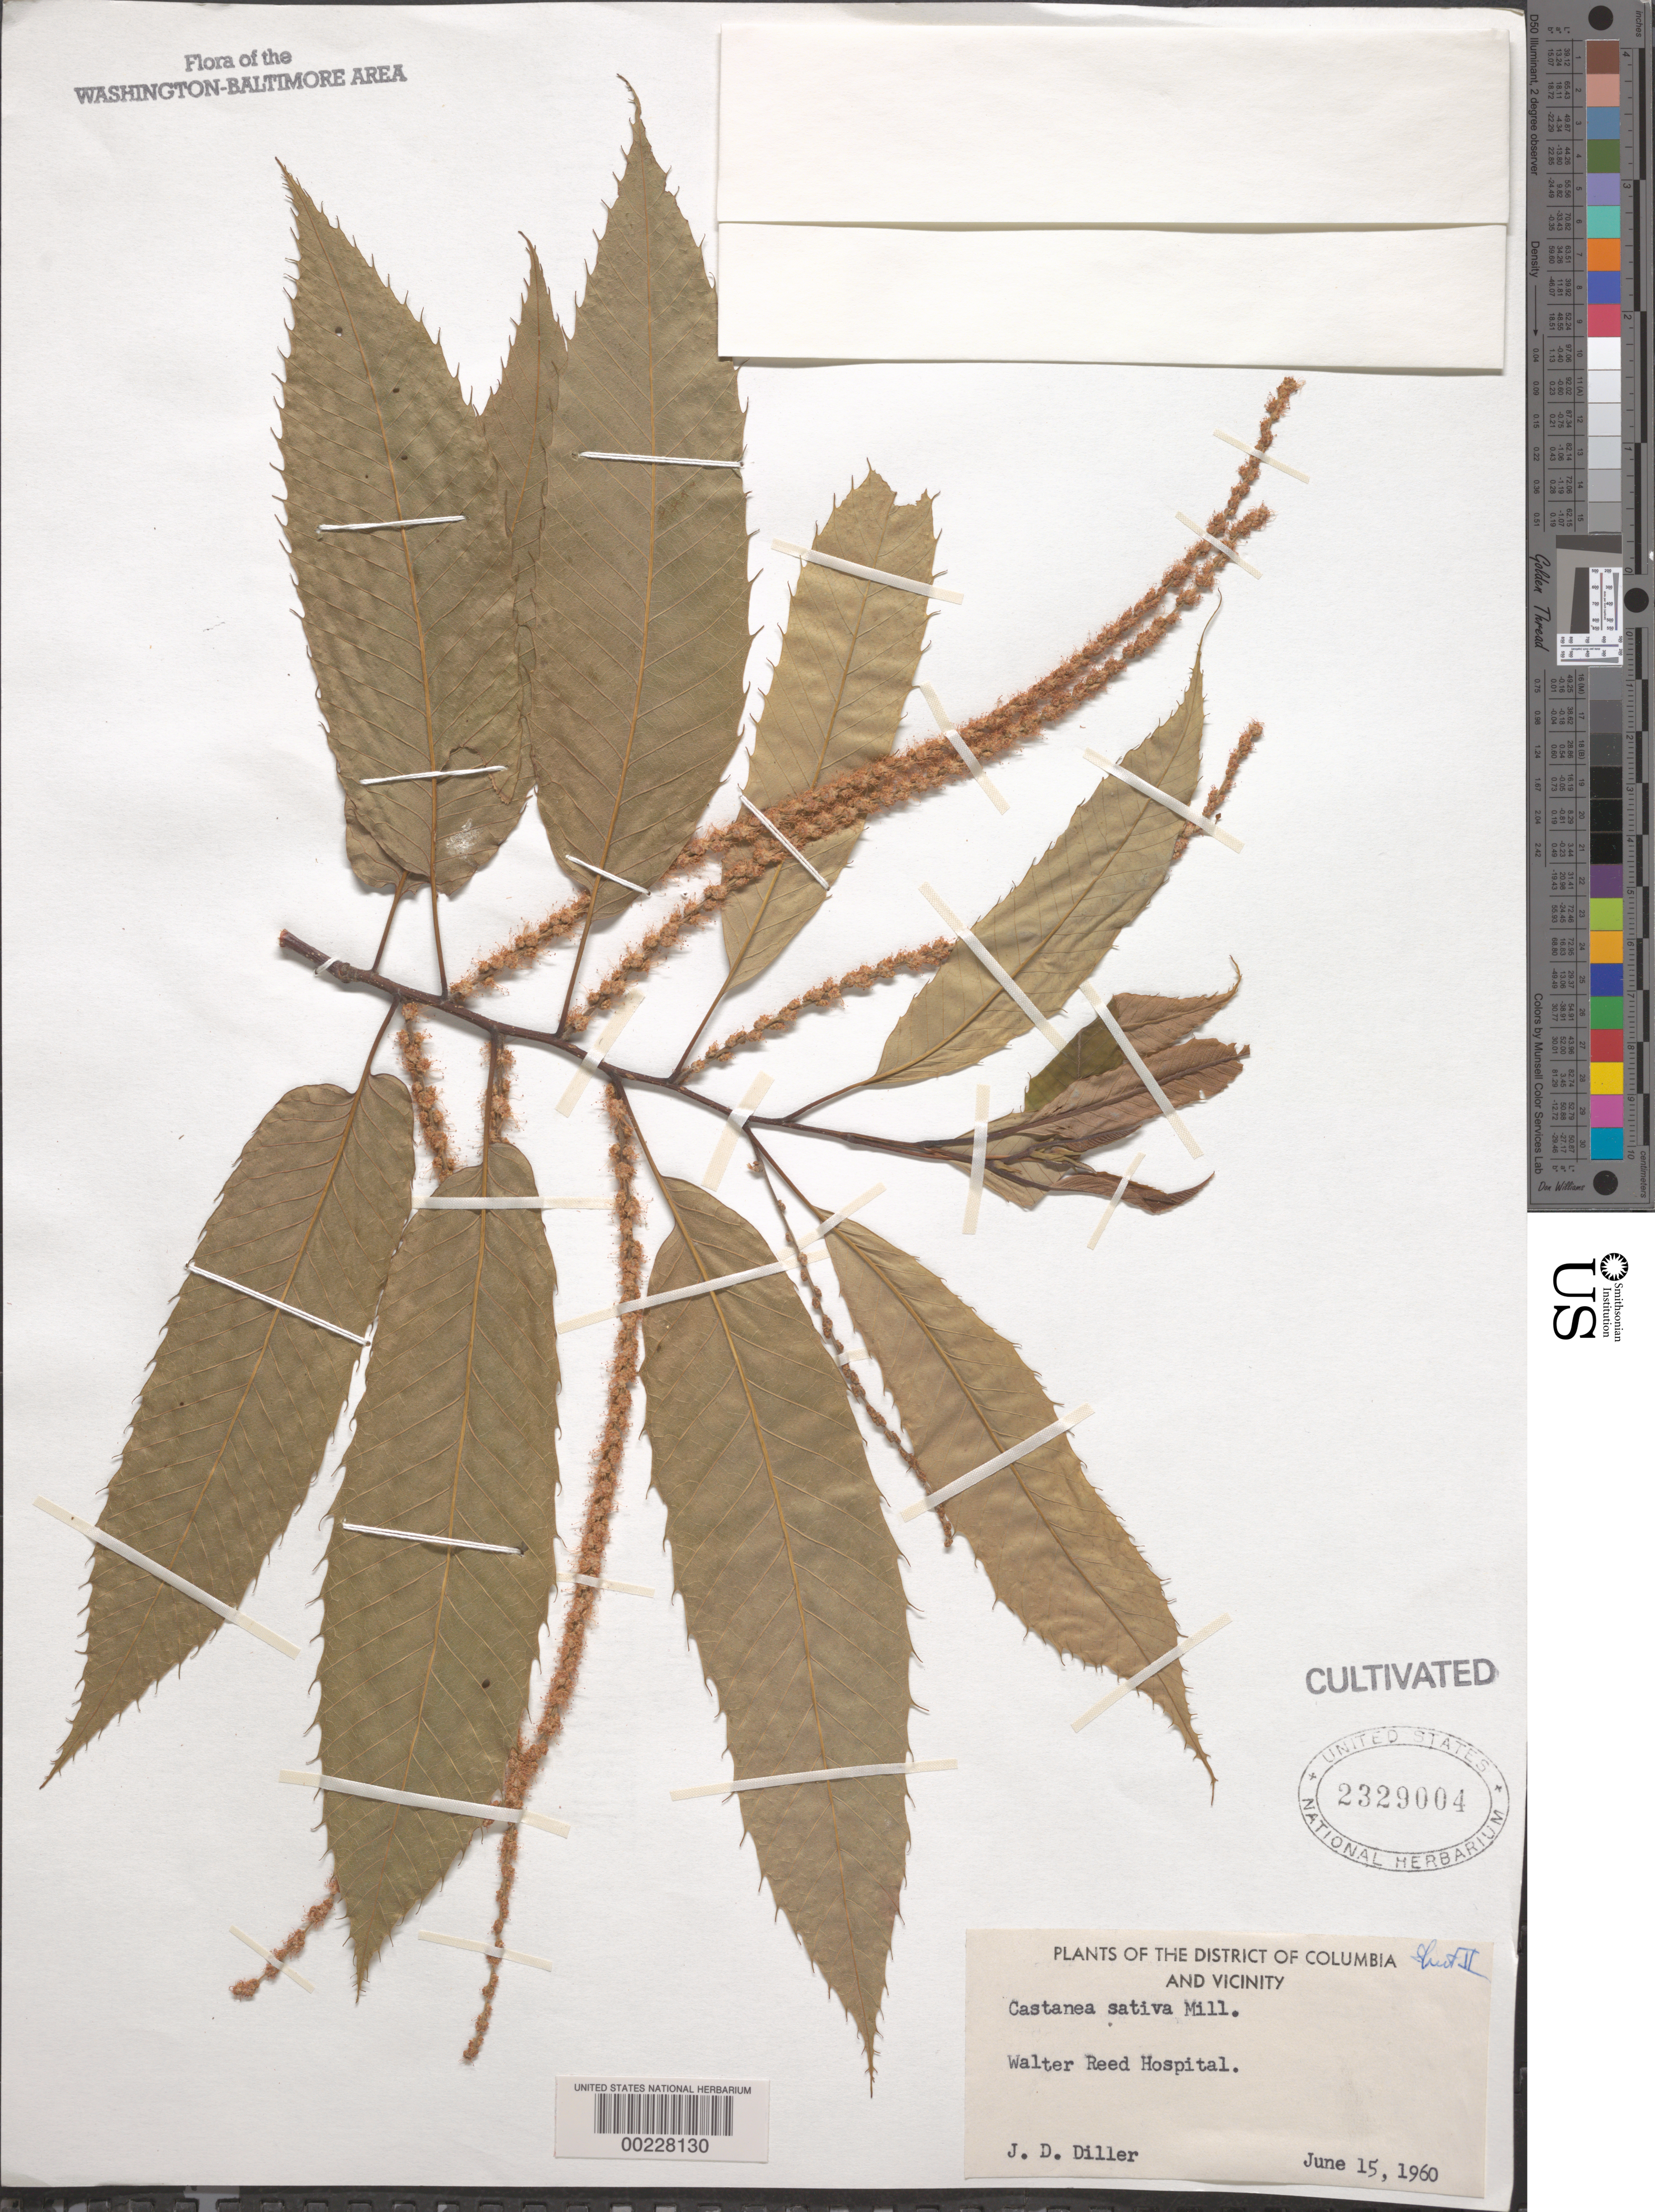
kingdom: Plantae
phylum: Tracheophyta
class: Magnoliopsida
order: Fagales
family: Fagaceae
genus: Castanea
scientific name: Castanea sativa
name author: Mill.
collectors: J. Diller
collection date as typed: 15 Jun 1960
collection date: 1960-06-15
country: United States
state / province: District of Columbia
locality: Walter Reed Hospital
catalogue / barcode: US 2329004